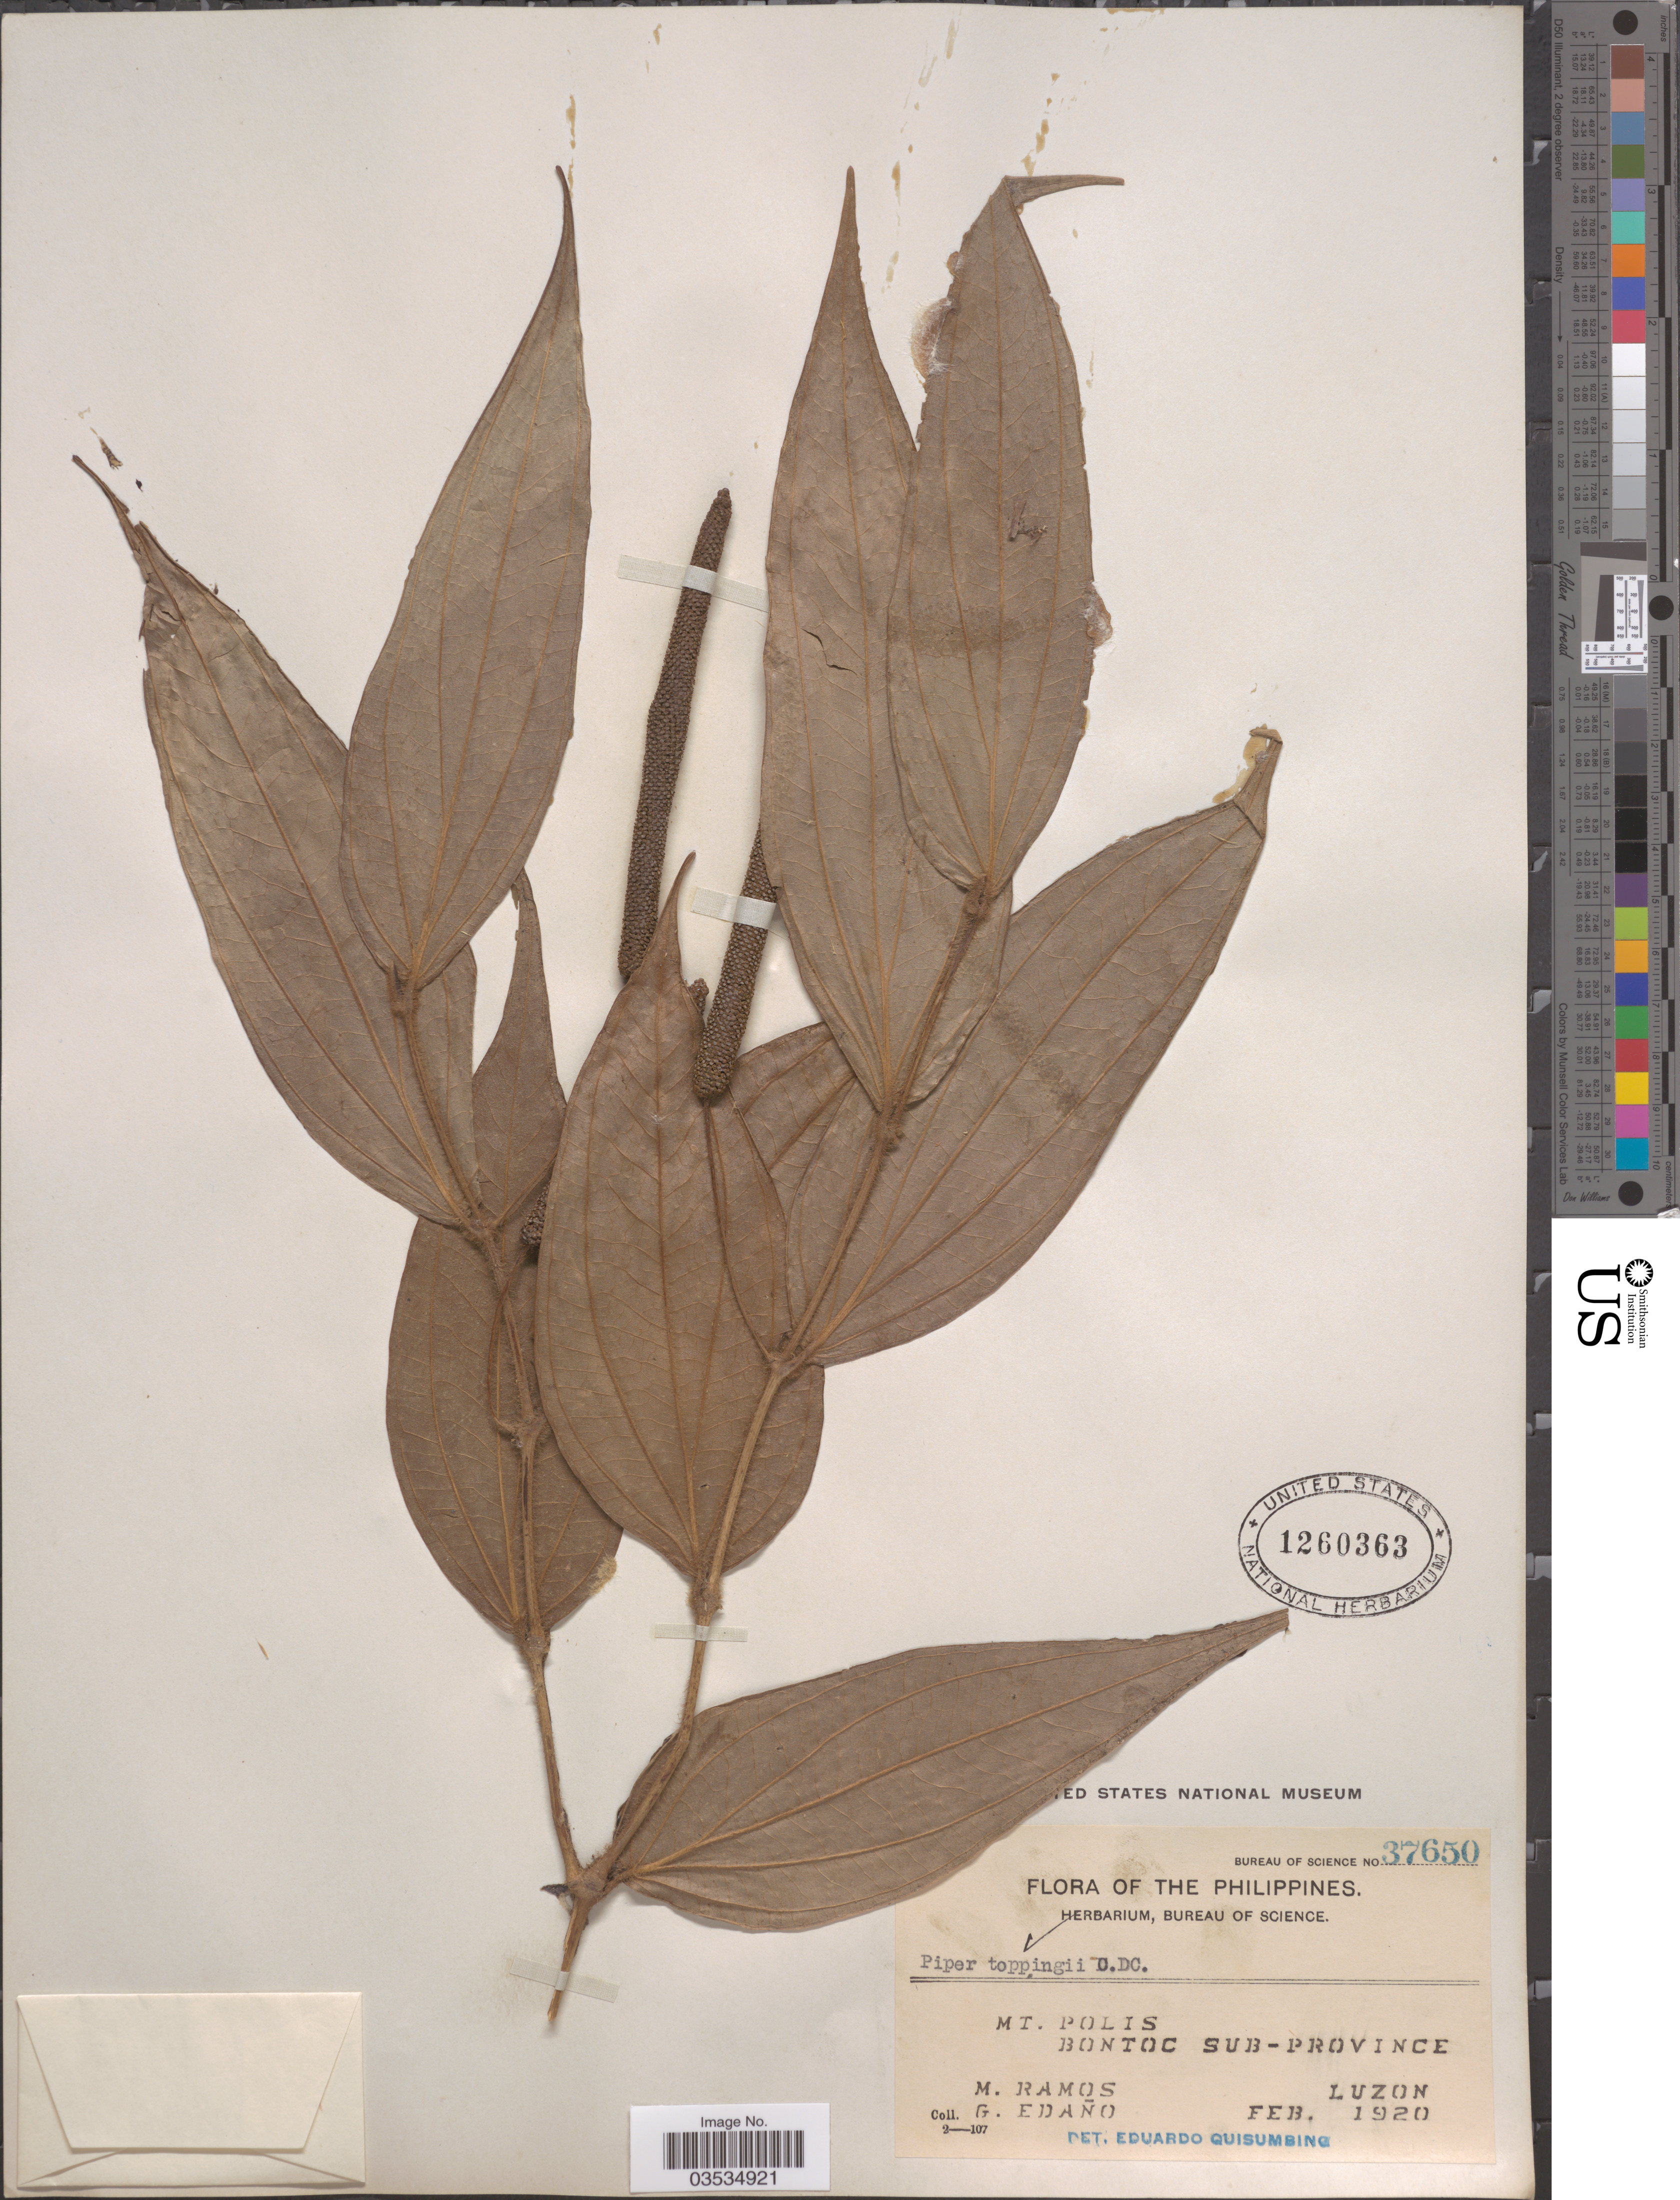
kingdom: Plantae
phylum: Tracheophyta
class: Magnoliopsida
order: Piperales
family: Piperaceae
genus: Piper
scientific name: Piper toppingii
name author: C. DC. in Elmer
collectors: M. Ramos & G. Edaño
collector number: Bureau of Science 37650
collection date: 1920-02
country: Philippines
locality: Mt. Polis. Bontoc Sub-Province. Luzon.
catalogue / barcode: US 1260363